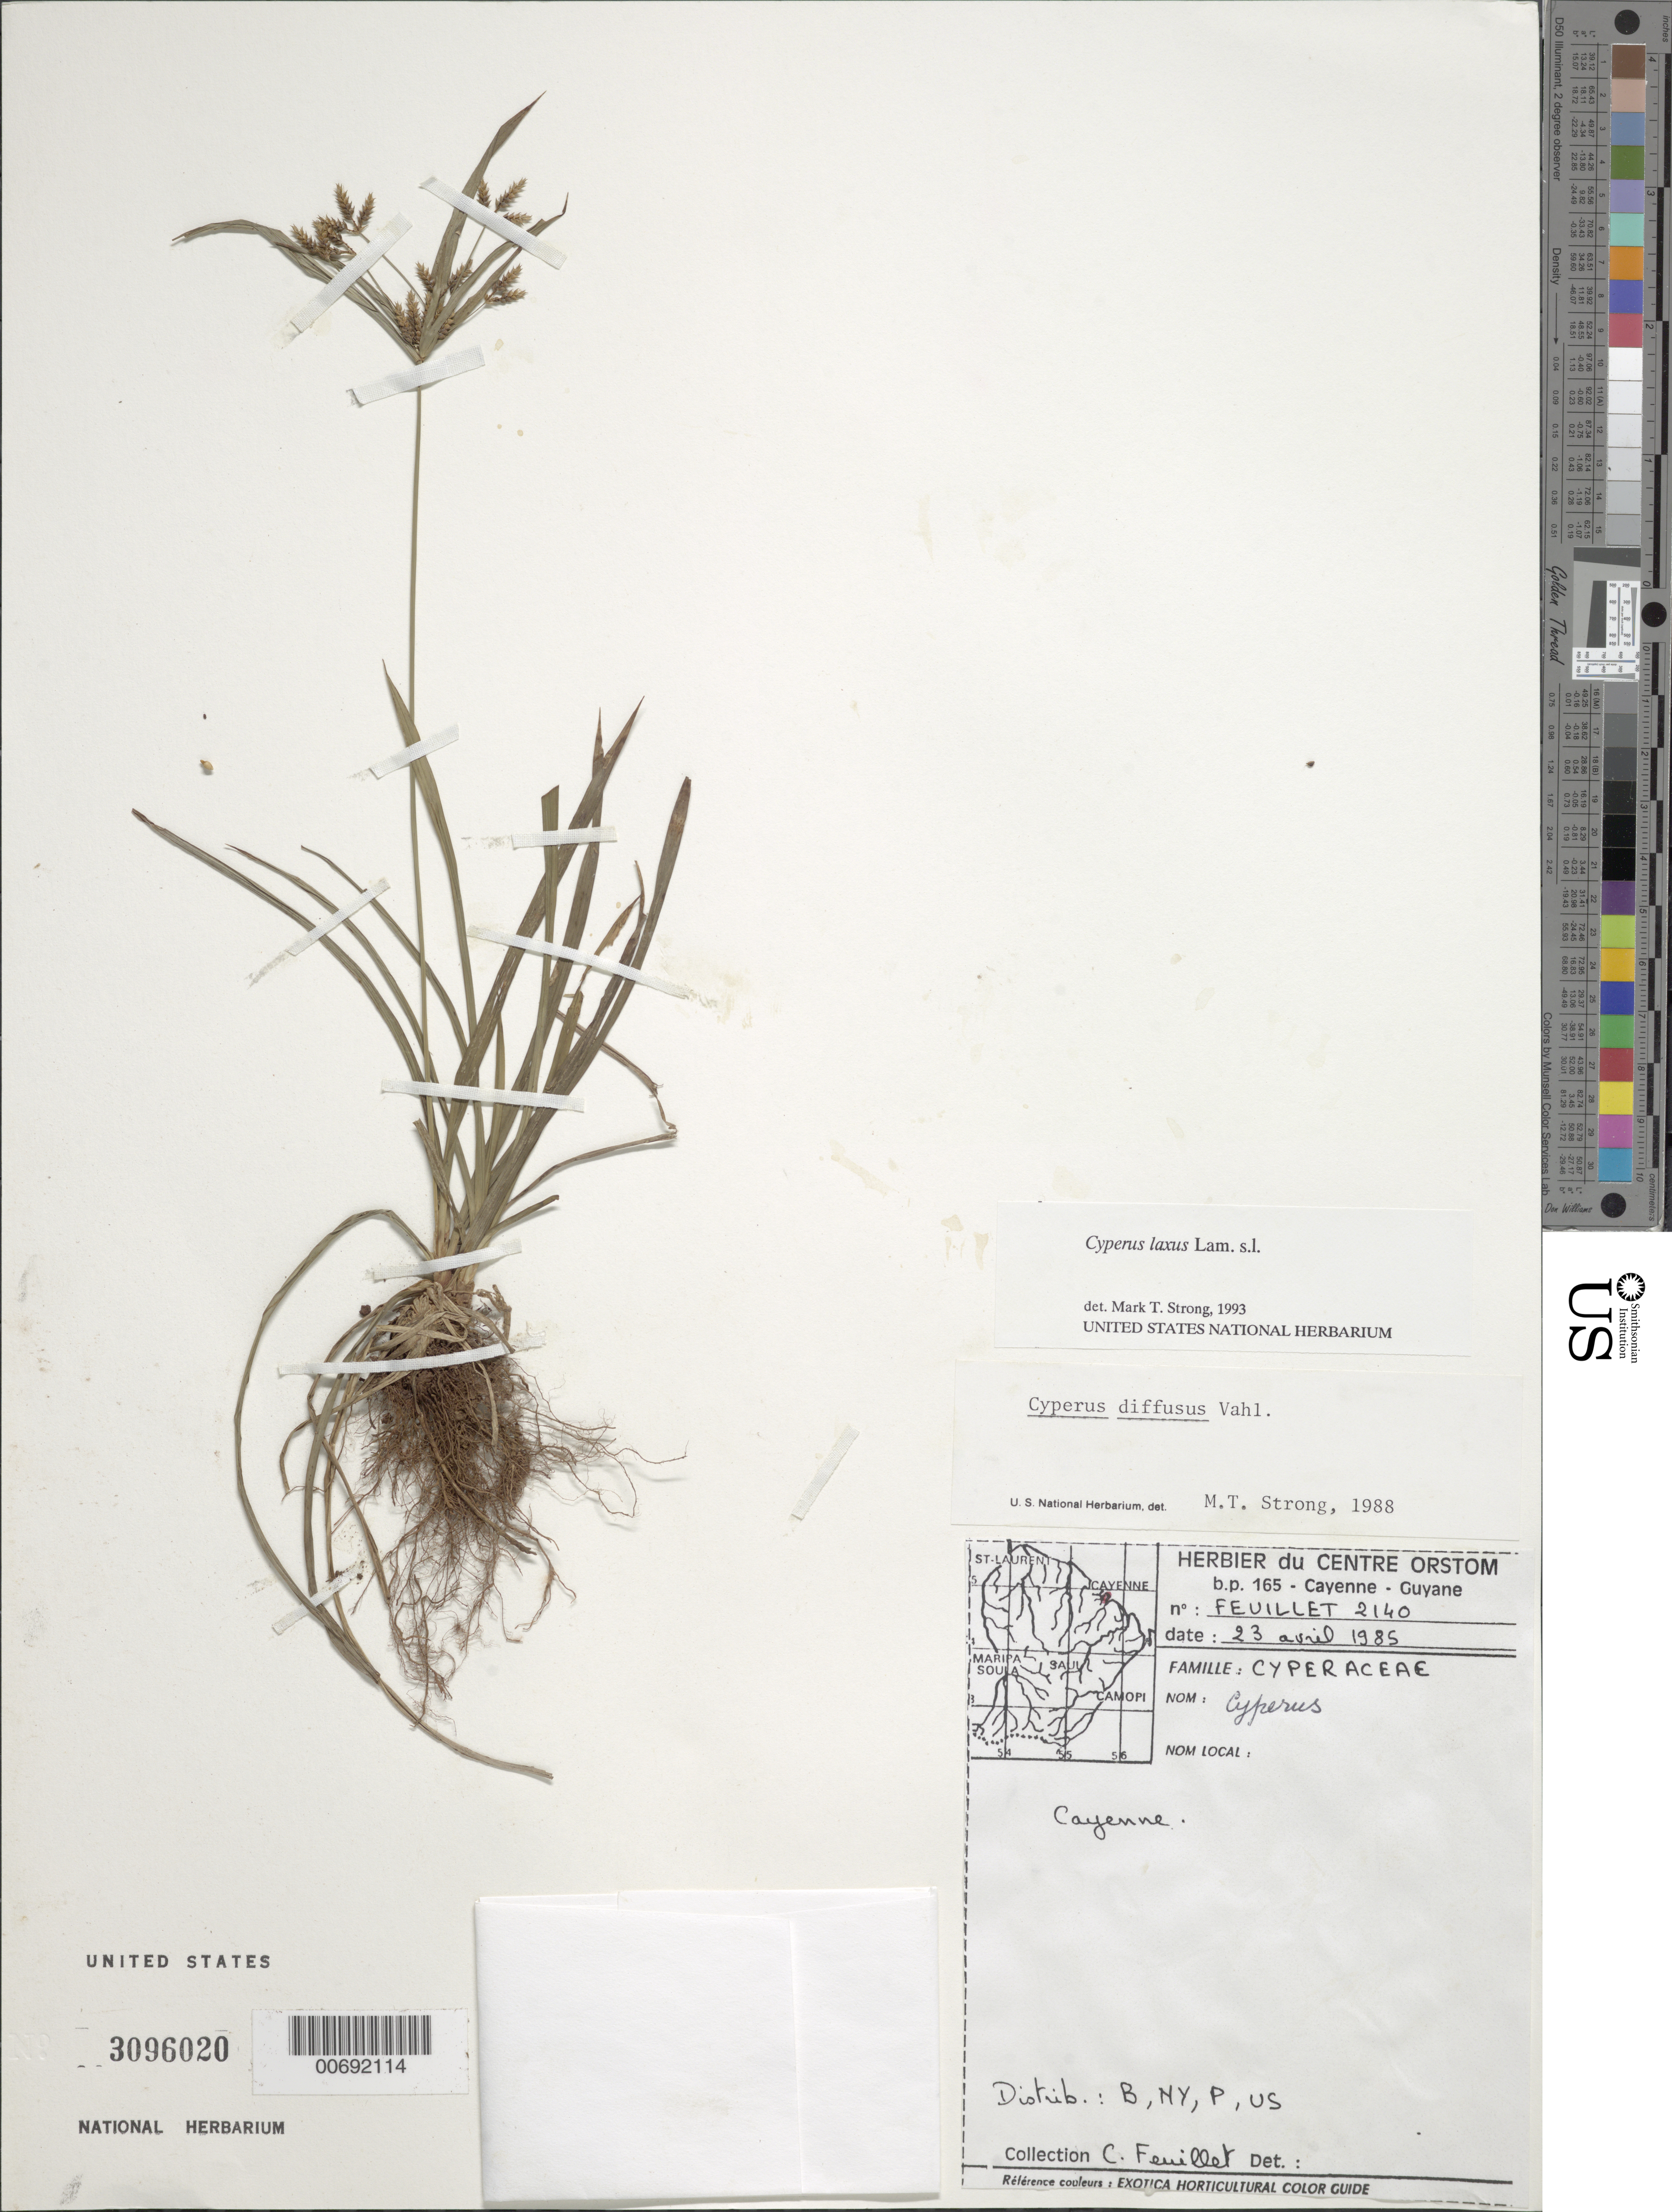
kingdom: Plantae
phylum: Tracheophyta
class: Liliopsida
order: Poales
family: Cyperaceae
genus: Cyperus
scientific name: Cyperus laxus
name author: Lam.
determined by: Strong, M. T., (US), Smithsonian Institution - National Museum of Natural History (UNITED STATES)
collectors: C. Feuillet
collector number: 2140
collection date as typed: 23 Apr 1985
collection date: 1985-04-23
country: French Guiana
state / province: Cayenne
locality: Cayenne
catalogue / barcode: US 3096020